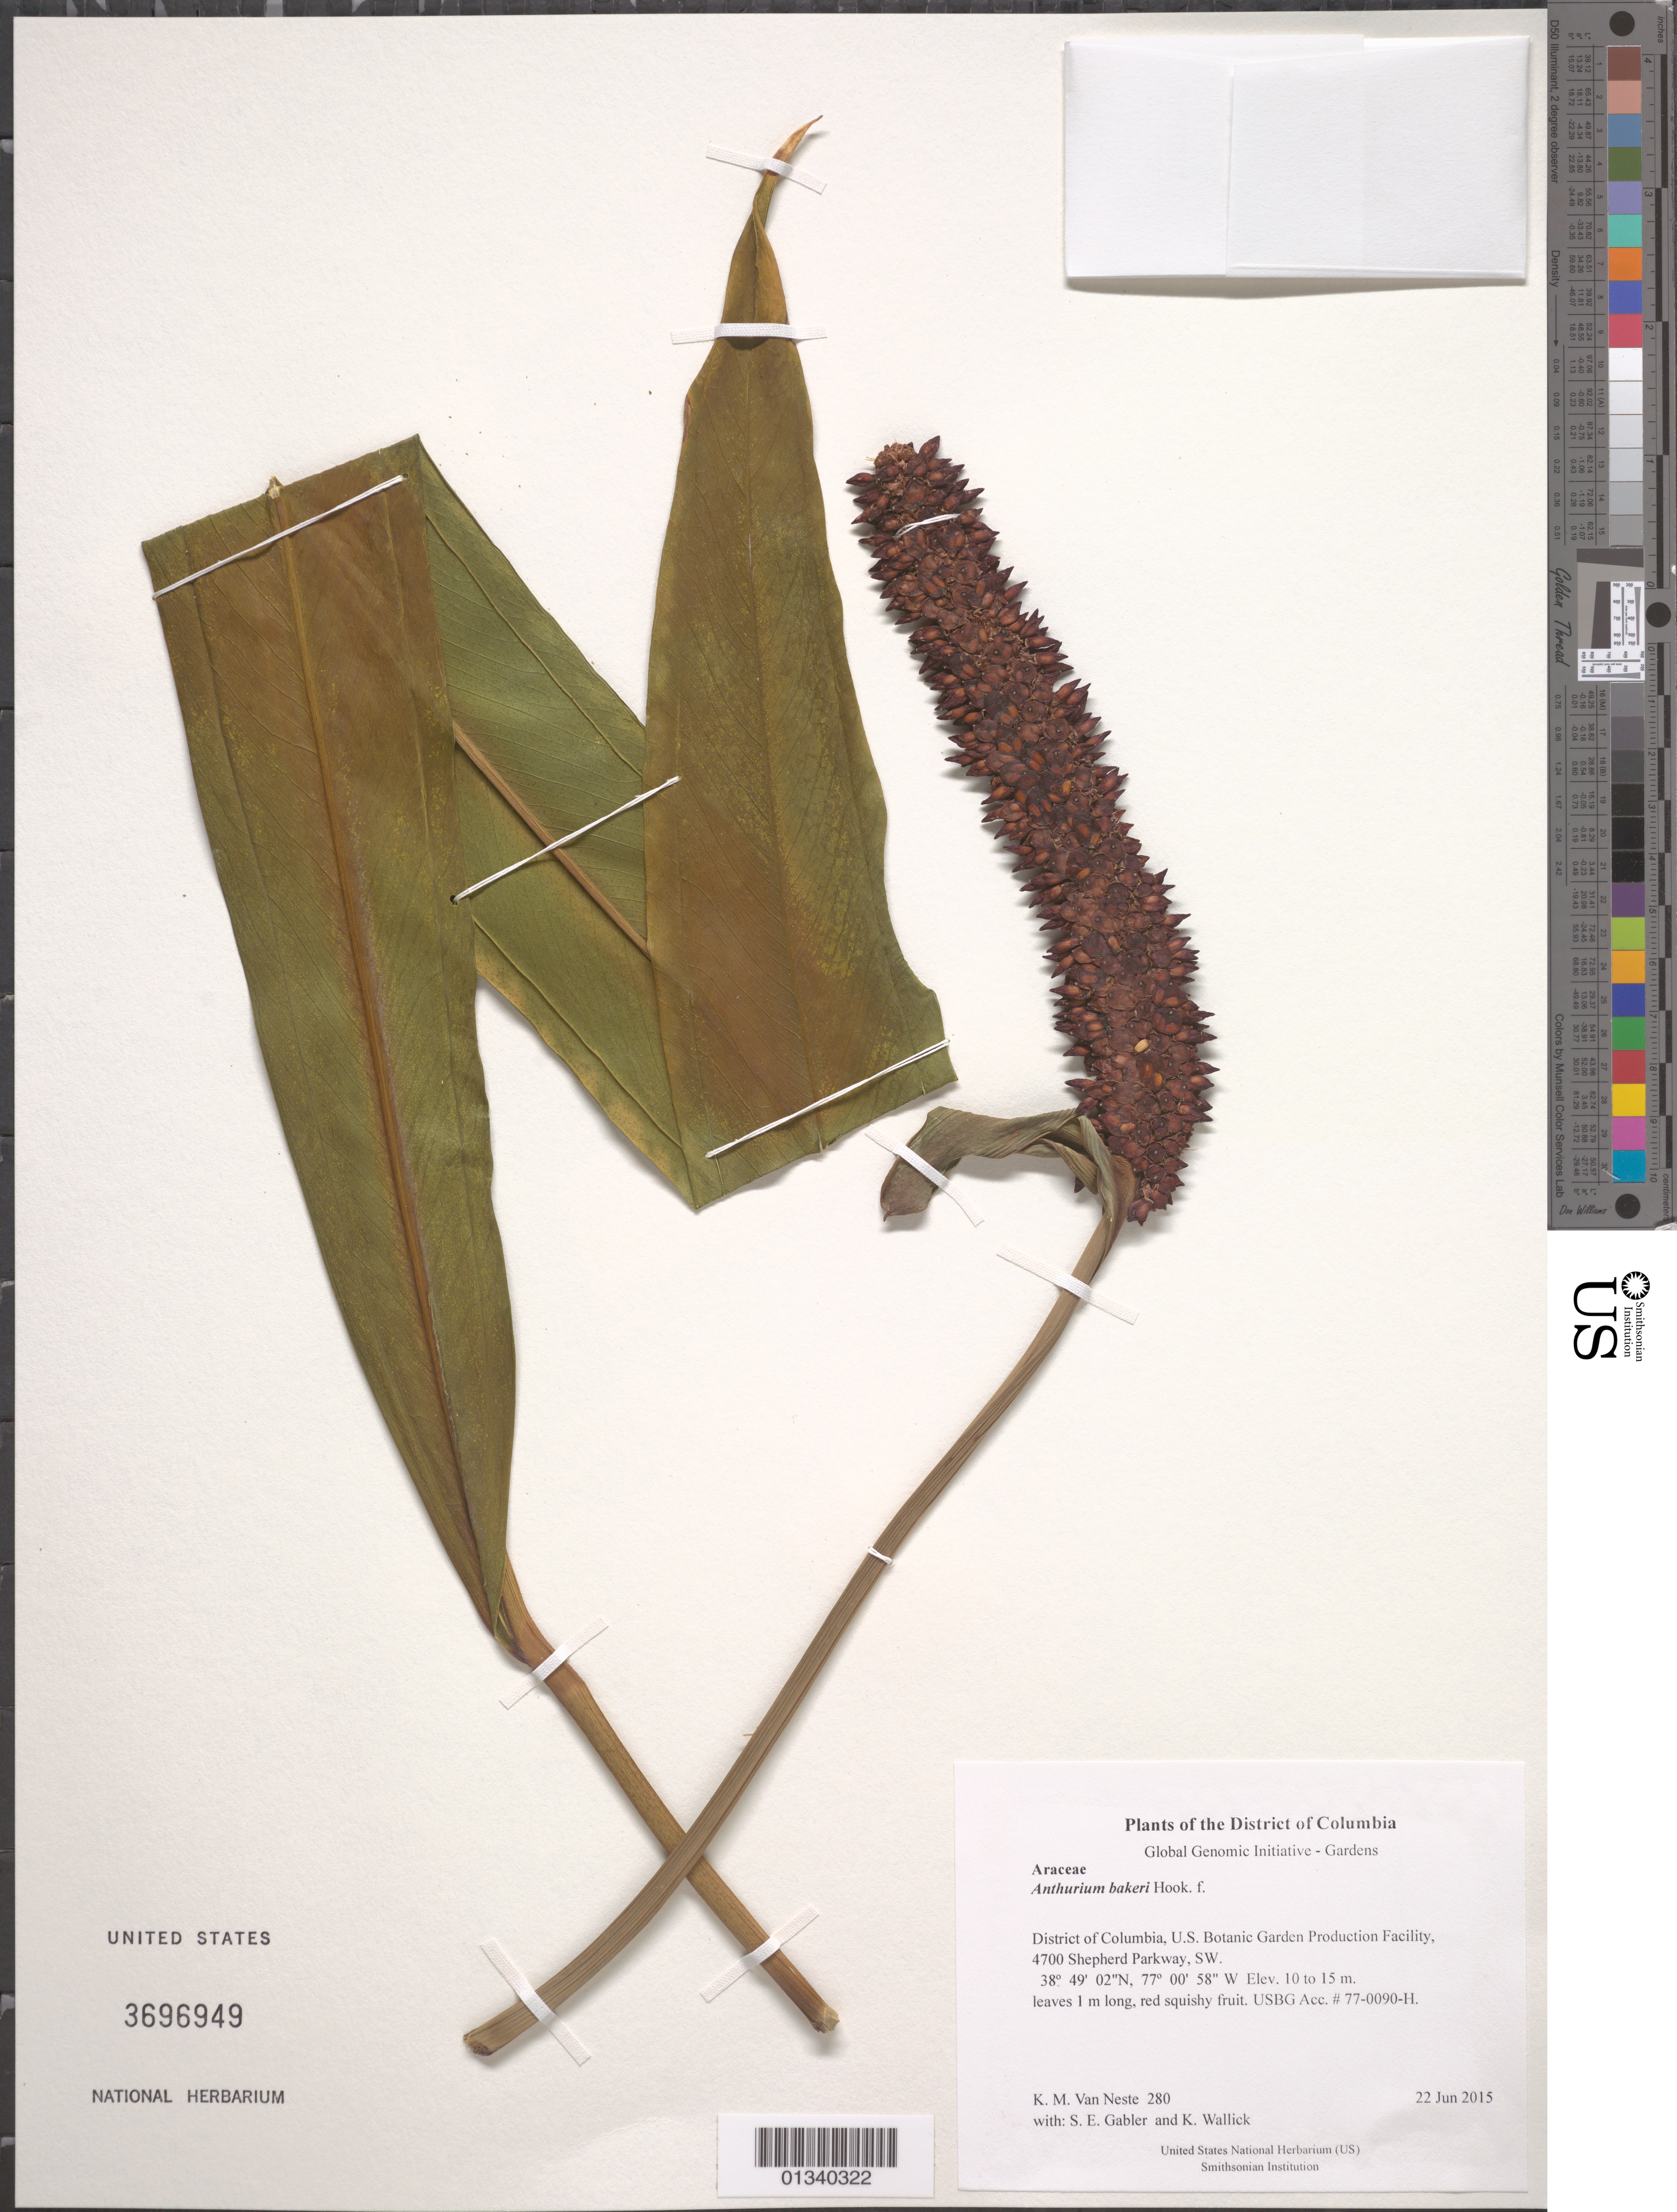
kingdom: Plantae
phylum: Tracheophyta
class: Liliopsida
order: Alismatales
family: Araceae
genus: Anthurium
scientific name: Anthurium bakeri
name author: Hook. f.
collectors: K. M. Van Neste, S. E. Gabler & K. Wallick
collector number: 280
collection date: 2015-06-22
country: United States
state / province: District of Columbia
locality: U.S. Botanic Garden Production Facility, 4700 Shepherd Parkway, SW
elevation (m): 10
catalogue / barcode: US 3696949